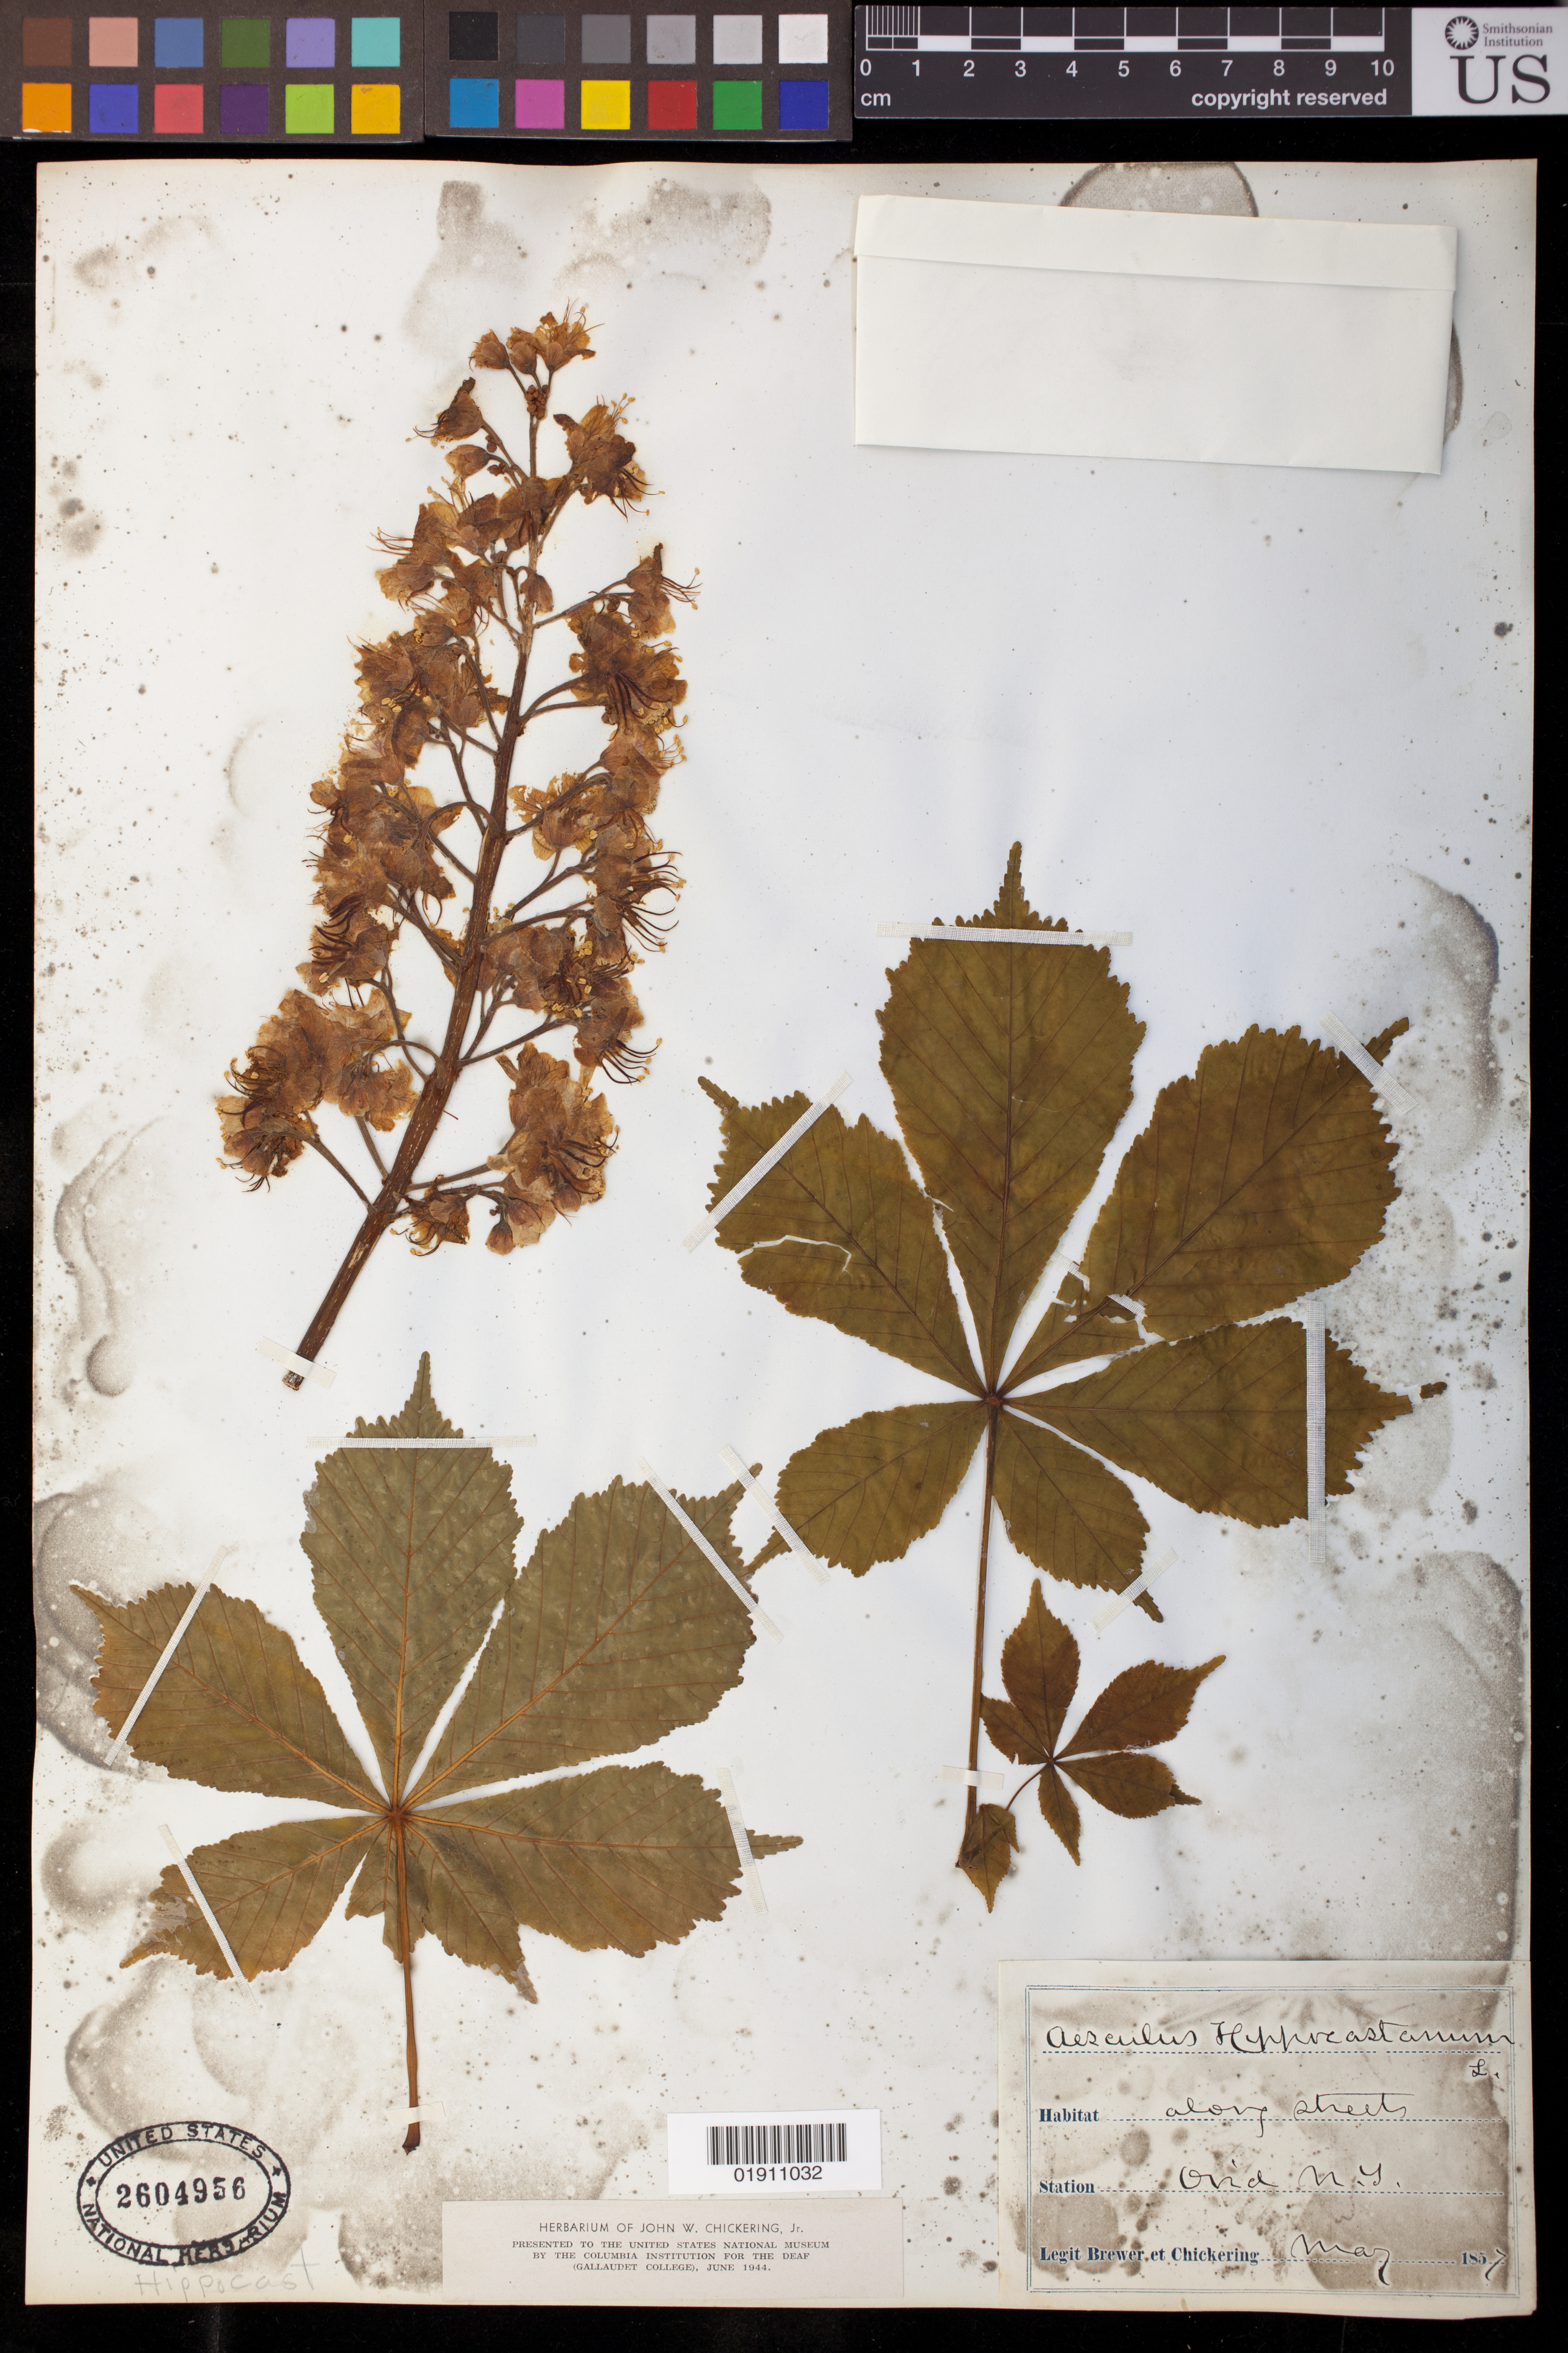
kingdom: Plantae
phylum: Tracheophyta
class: Magnoliopsida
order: Sapindales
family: Sapindaceae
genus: Aesculus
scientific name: Aesculus hippocastanum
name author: L.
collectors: -. Brewer & -. Chickering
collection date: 1857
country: United States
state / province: New York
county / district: Seneca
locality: Ovid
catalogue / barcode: US 2604956